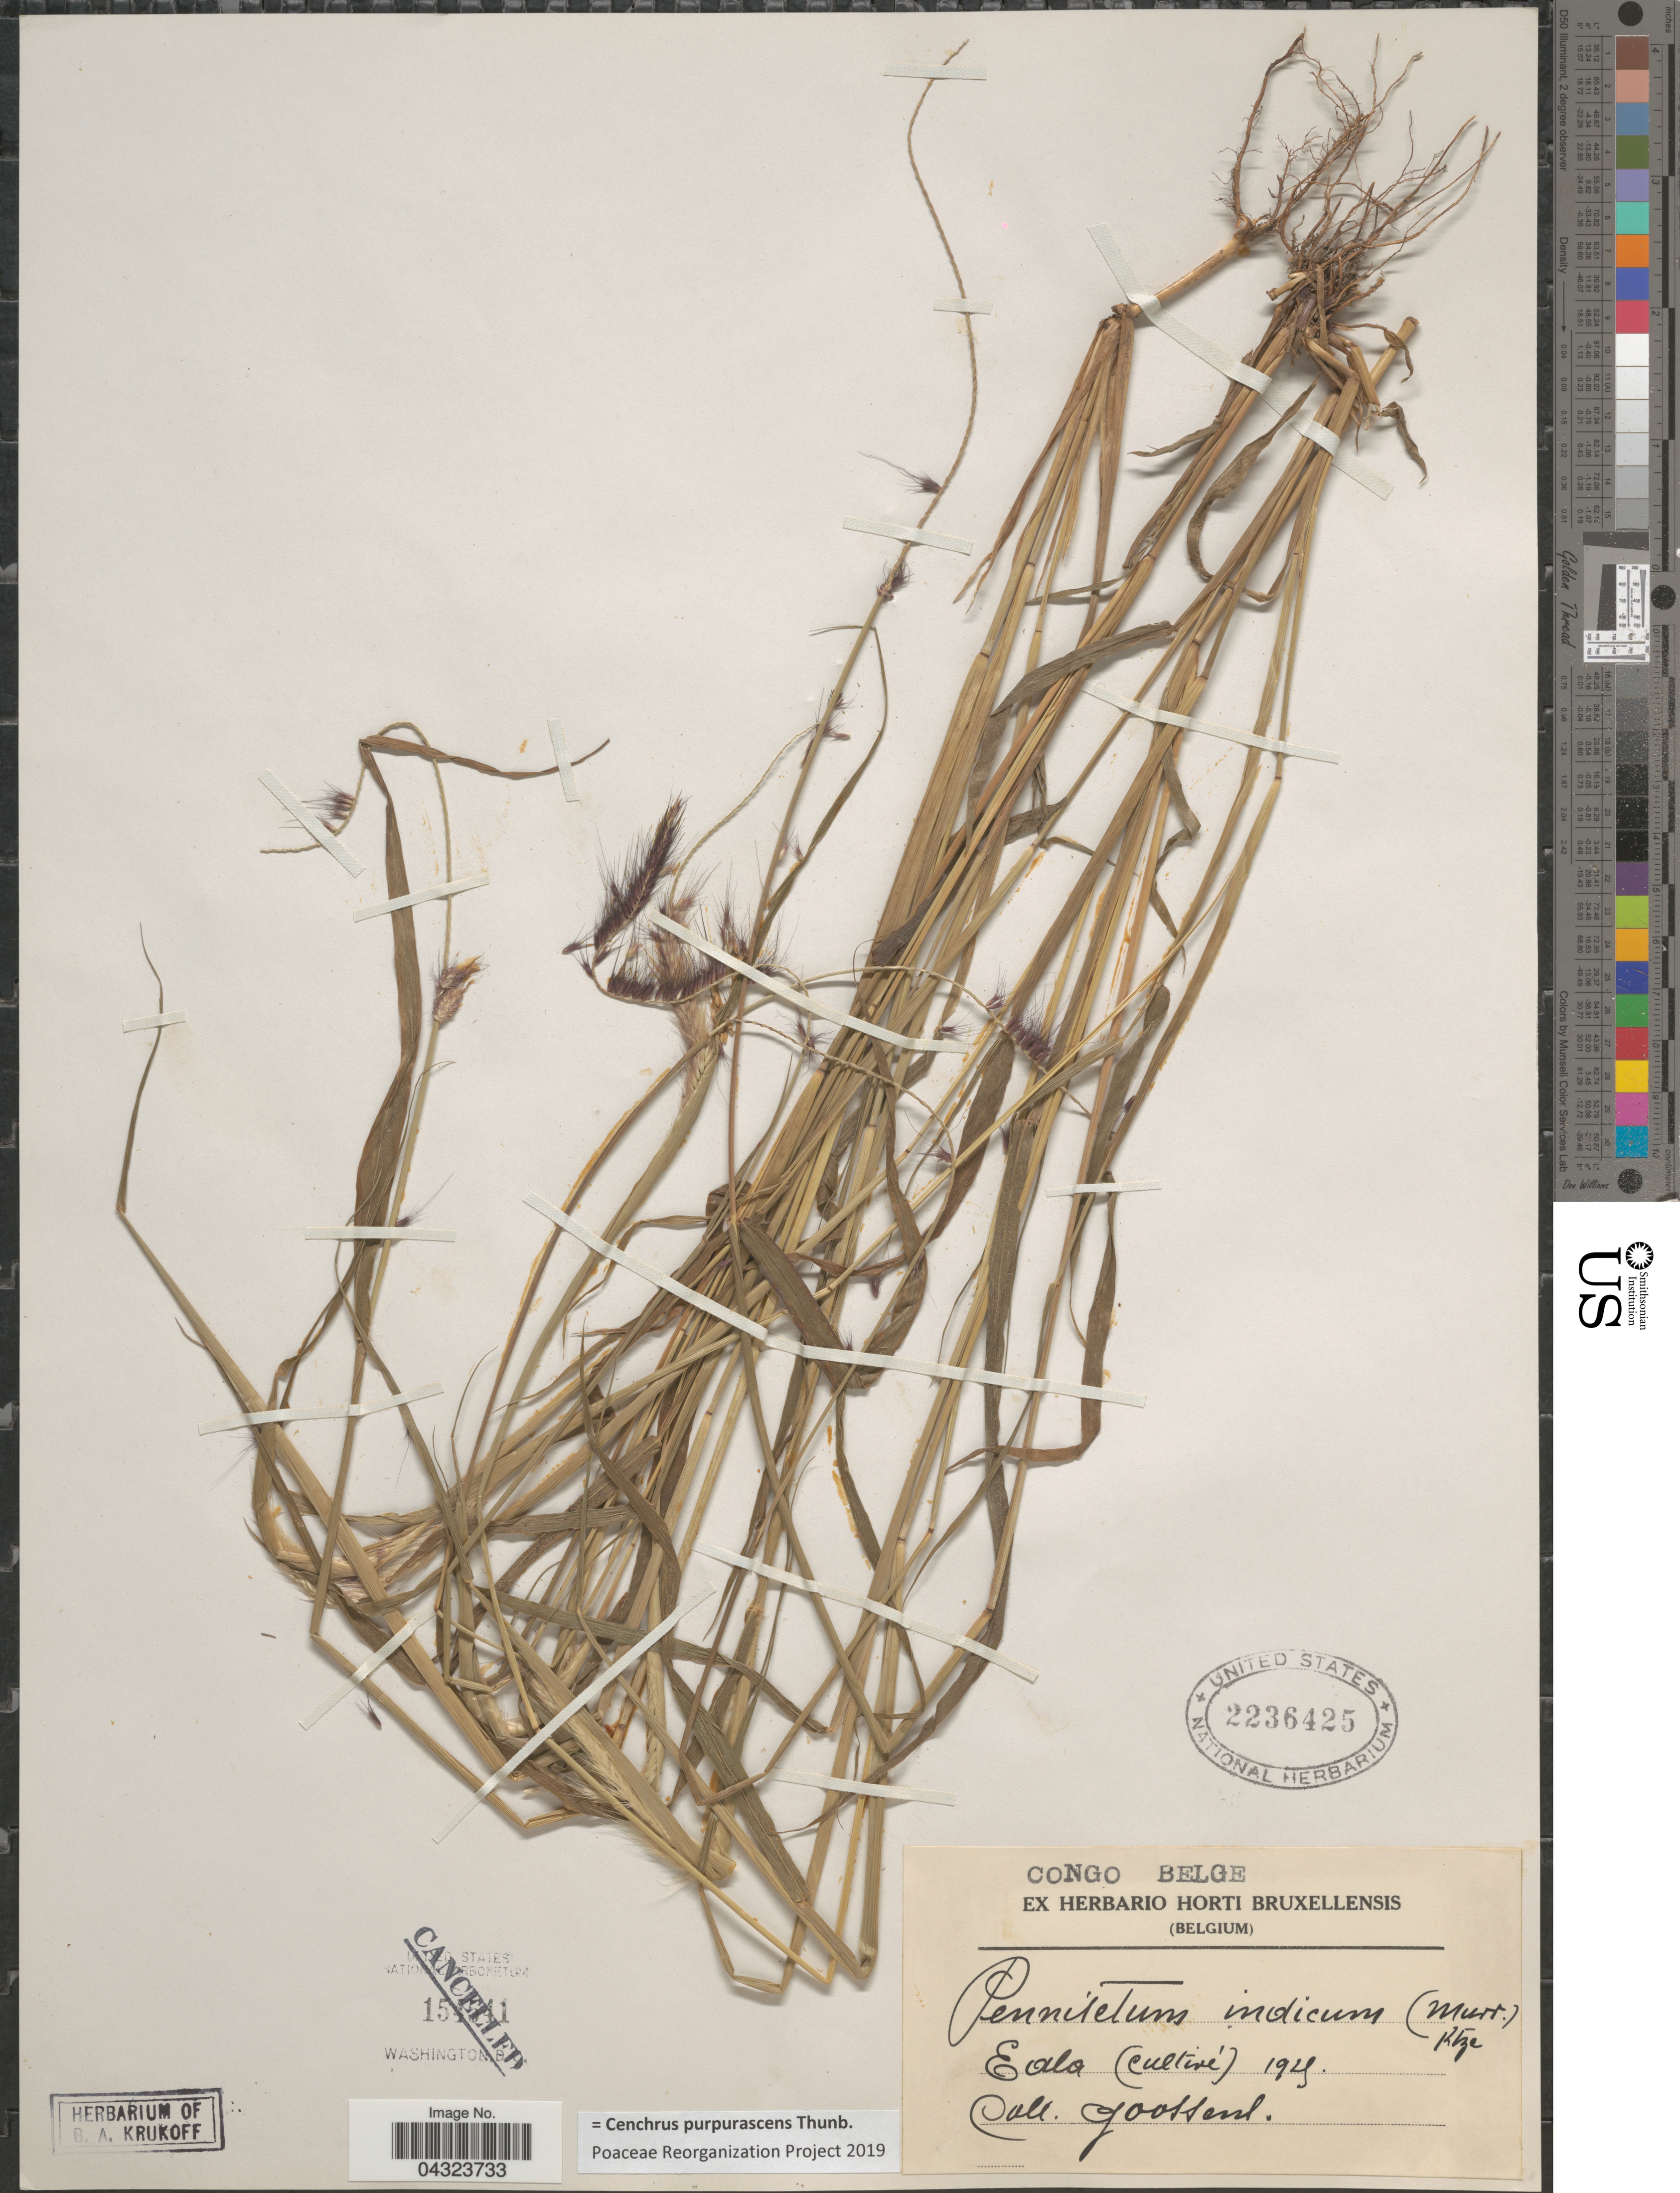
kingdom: Plantae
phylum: Tracheophyta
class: Liliopsida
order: Poales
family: Poaceae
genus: Cenchrus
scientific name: Cenchrus purpurascens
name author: Thunb.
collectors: -. Goossens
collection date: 1925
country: Congo, Democratic Republic of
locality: Congo Belge. Eala.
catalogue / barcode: US 2236425